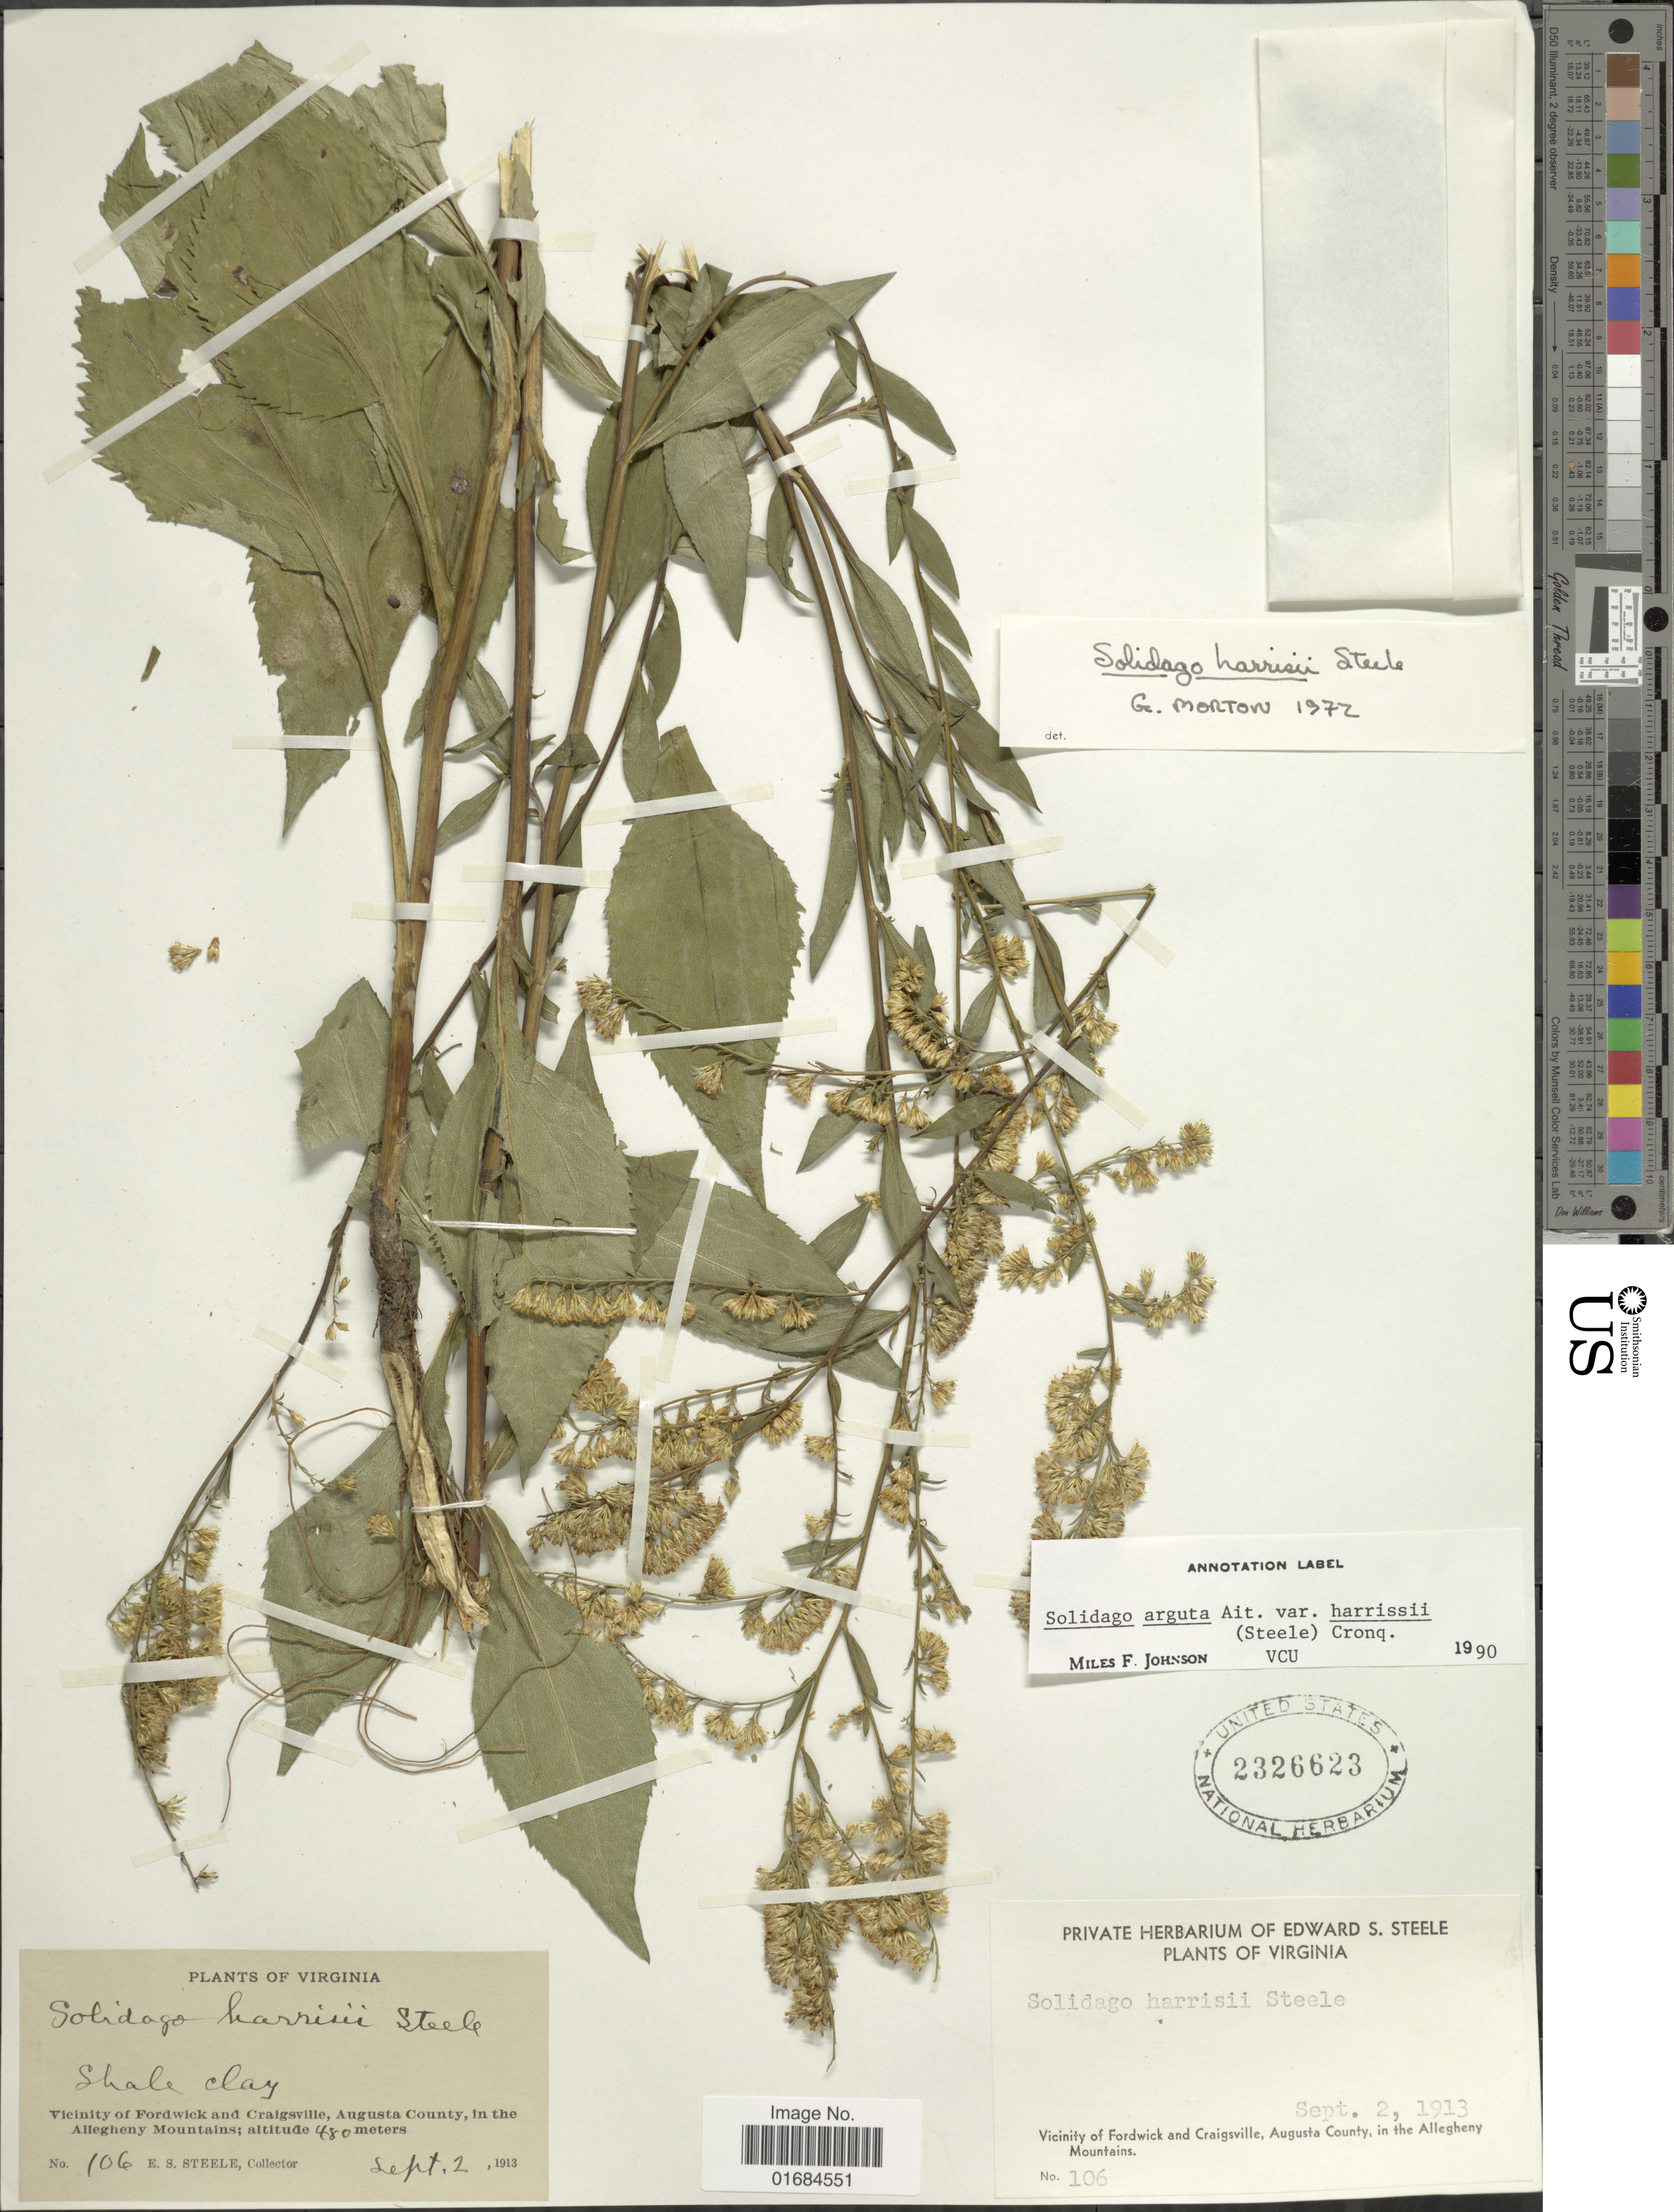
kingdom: Plantae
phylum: Tracheophyta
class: Magnoliopsida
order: Asterales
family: Asteraceae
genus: Solidago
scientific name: Solidago arguta var. harrisii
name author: (E.S. Steele) Cronq.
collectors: E. Steele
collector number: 106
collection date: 1913-09-02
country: United States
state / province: Virginia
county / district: Augusta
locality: Vicinity of Fordwick and Craigsville, Augusta County, in the Allegheny Mountains.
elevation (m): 480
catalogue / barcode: US 2326623